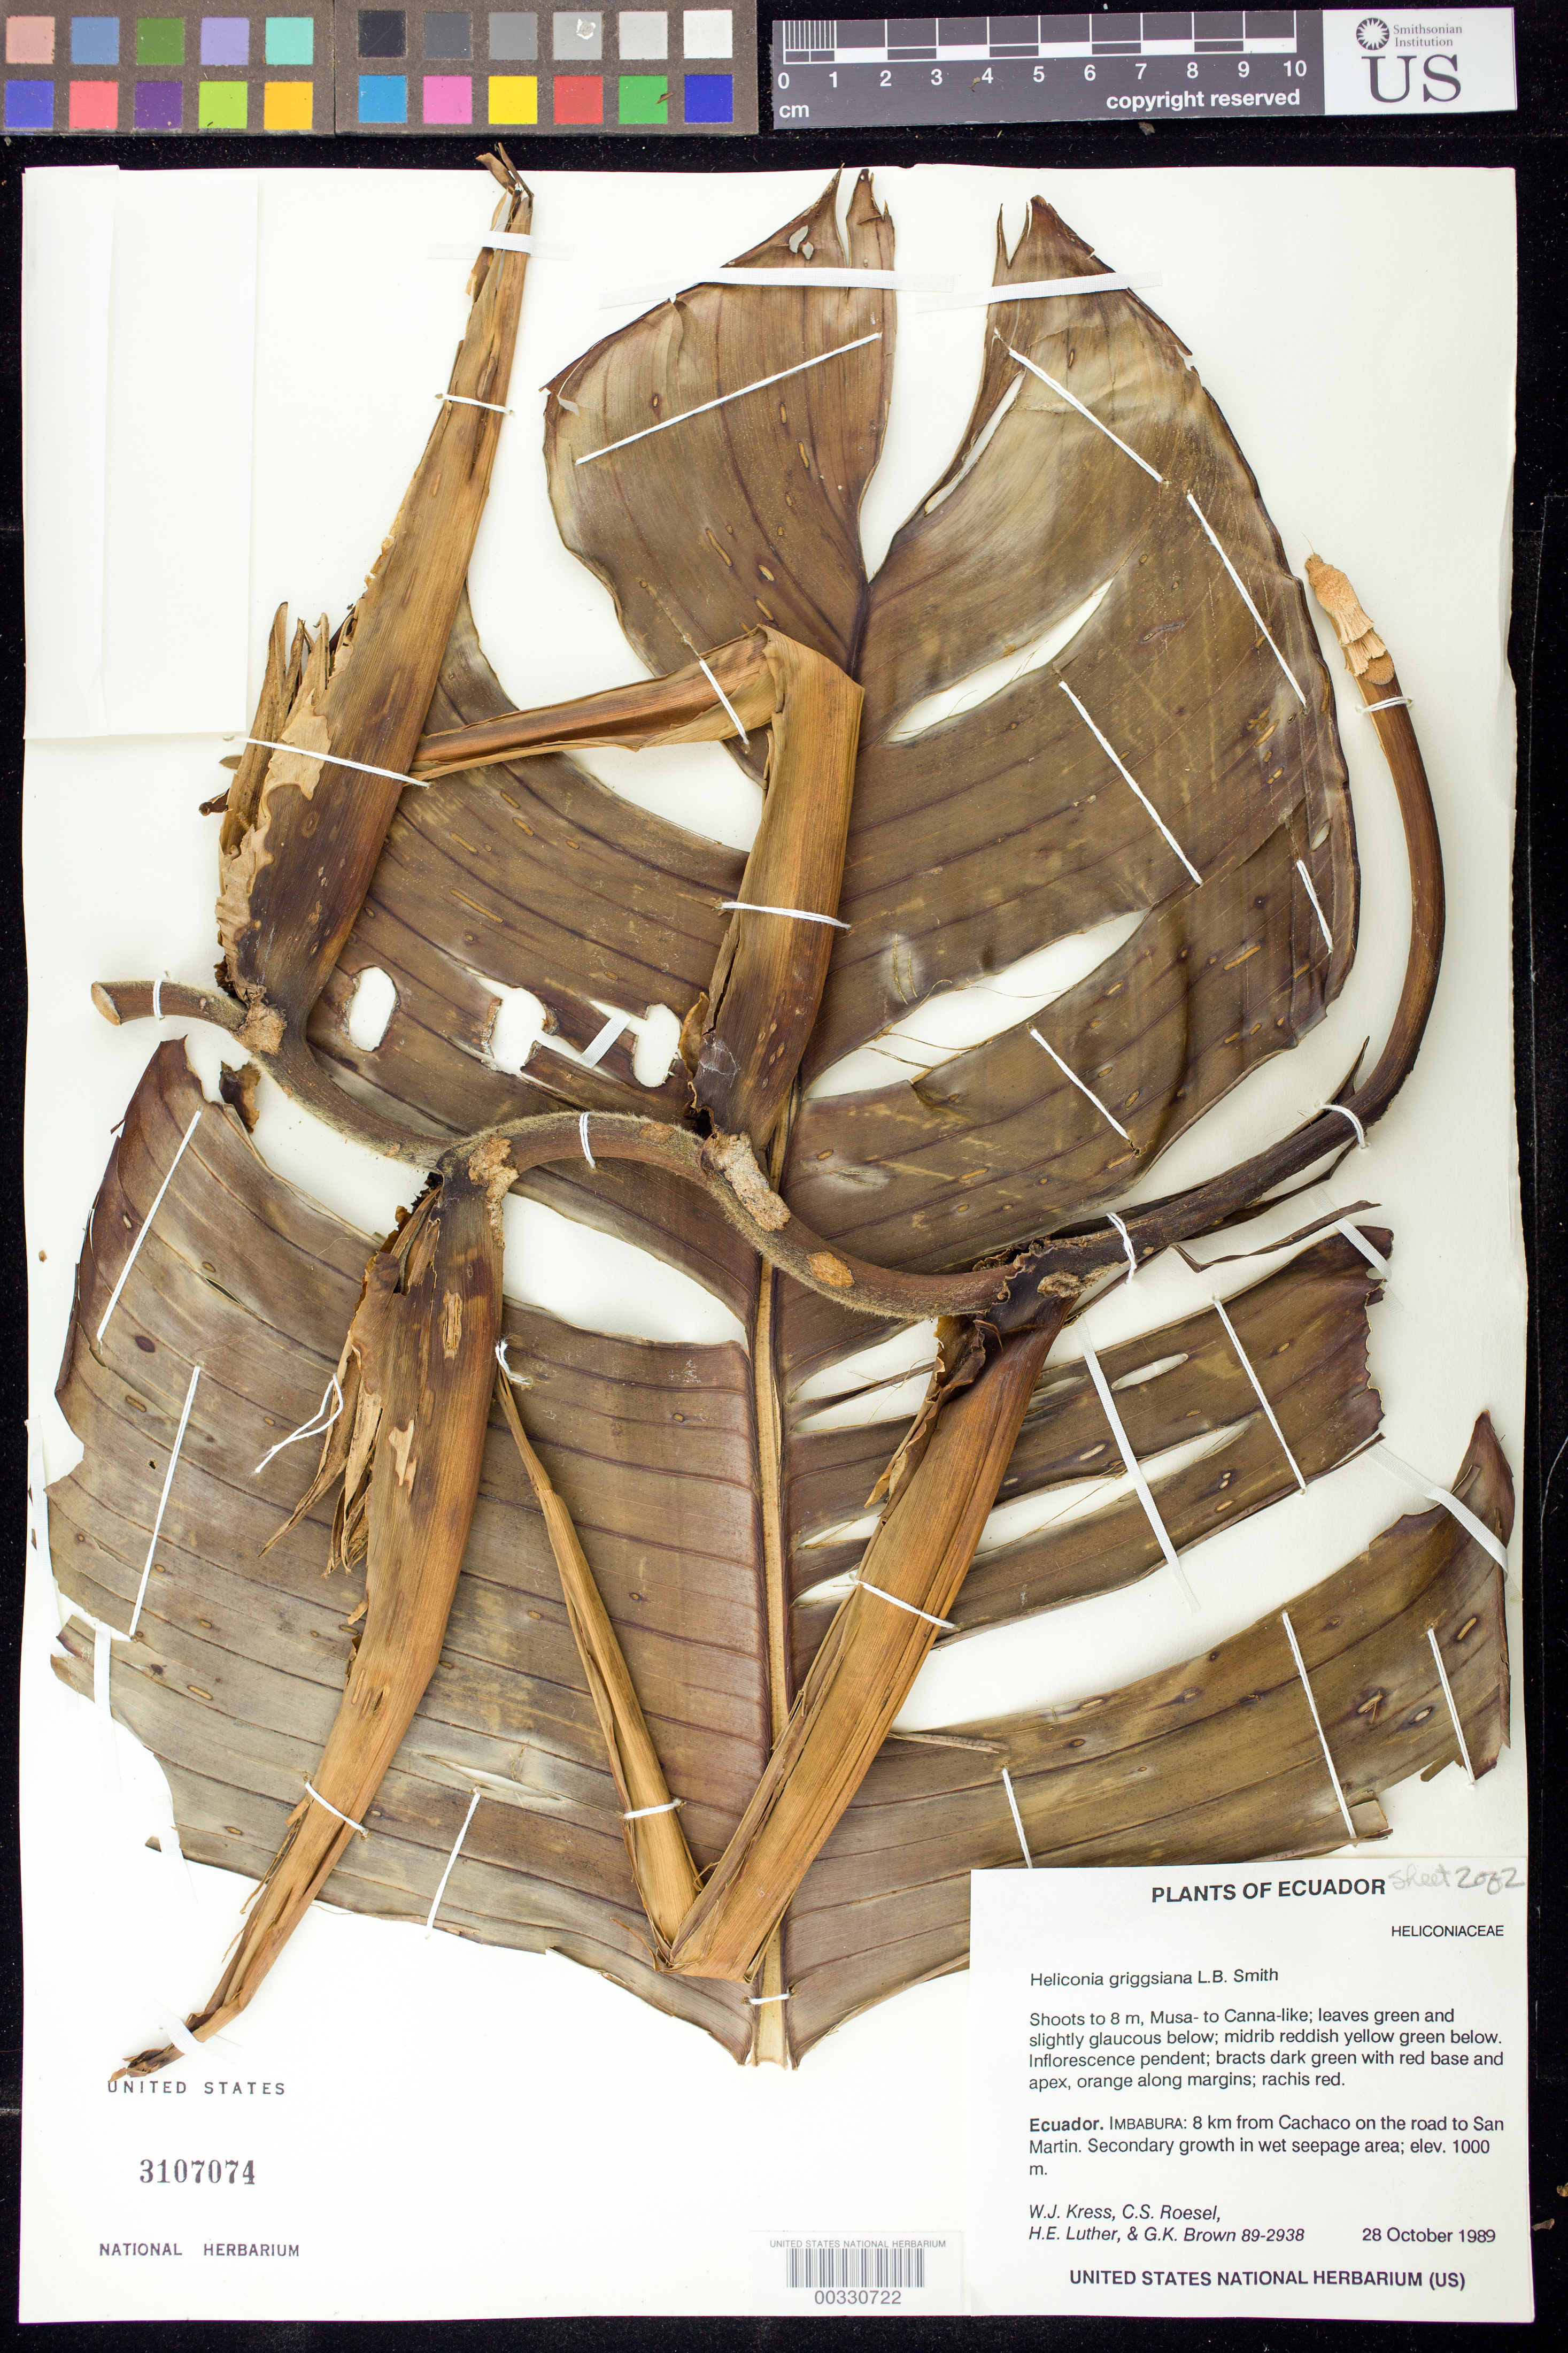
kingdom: Plantae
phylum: Tracheophyta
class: Liliopsida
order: Zingiberales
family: Heliconiaceae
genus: Heliconia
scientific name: Heliconia griggsiana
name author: L.B. Sm.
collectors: W. J. Kress, C. S. Roesel, Harry E. Luther & G. K. Brown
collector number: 89-2938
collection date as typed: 28 Oct 1989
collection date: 1989-10-28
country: Ecuador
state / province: Imbabura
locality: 8 km from Cachaco on road to San Martin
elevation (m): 1000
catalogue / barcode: US 3107074